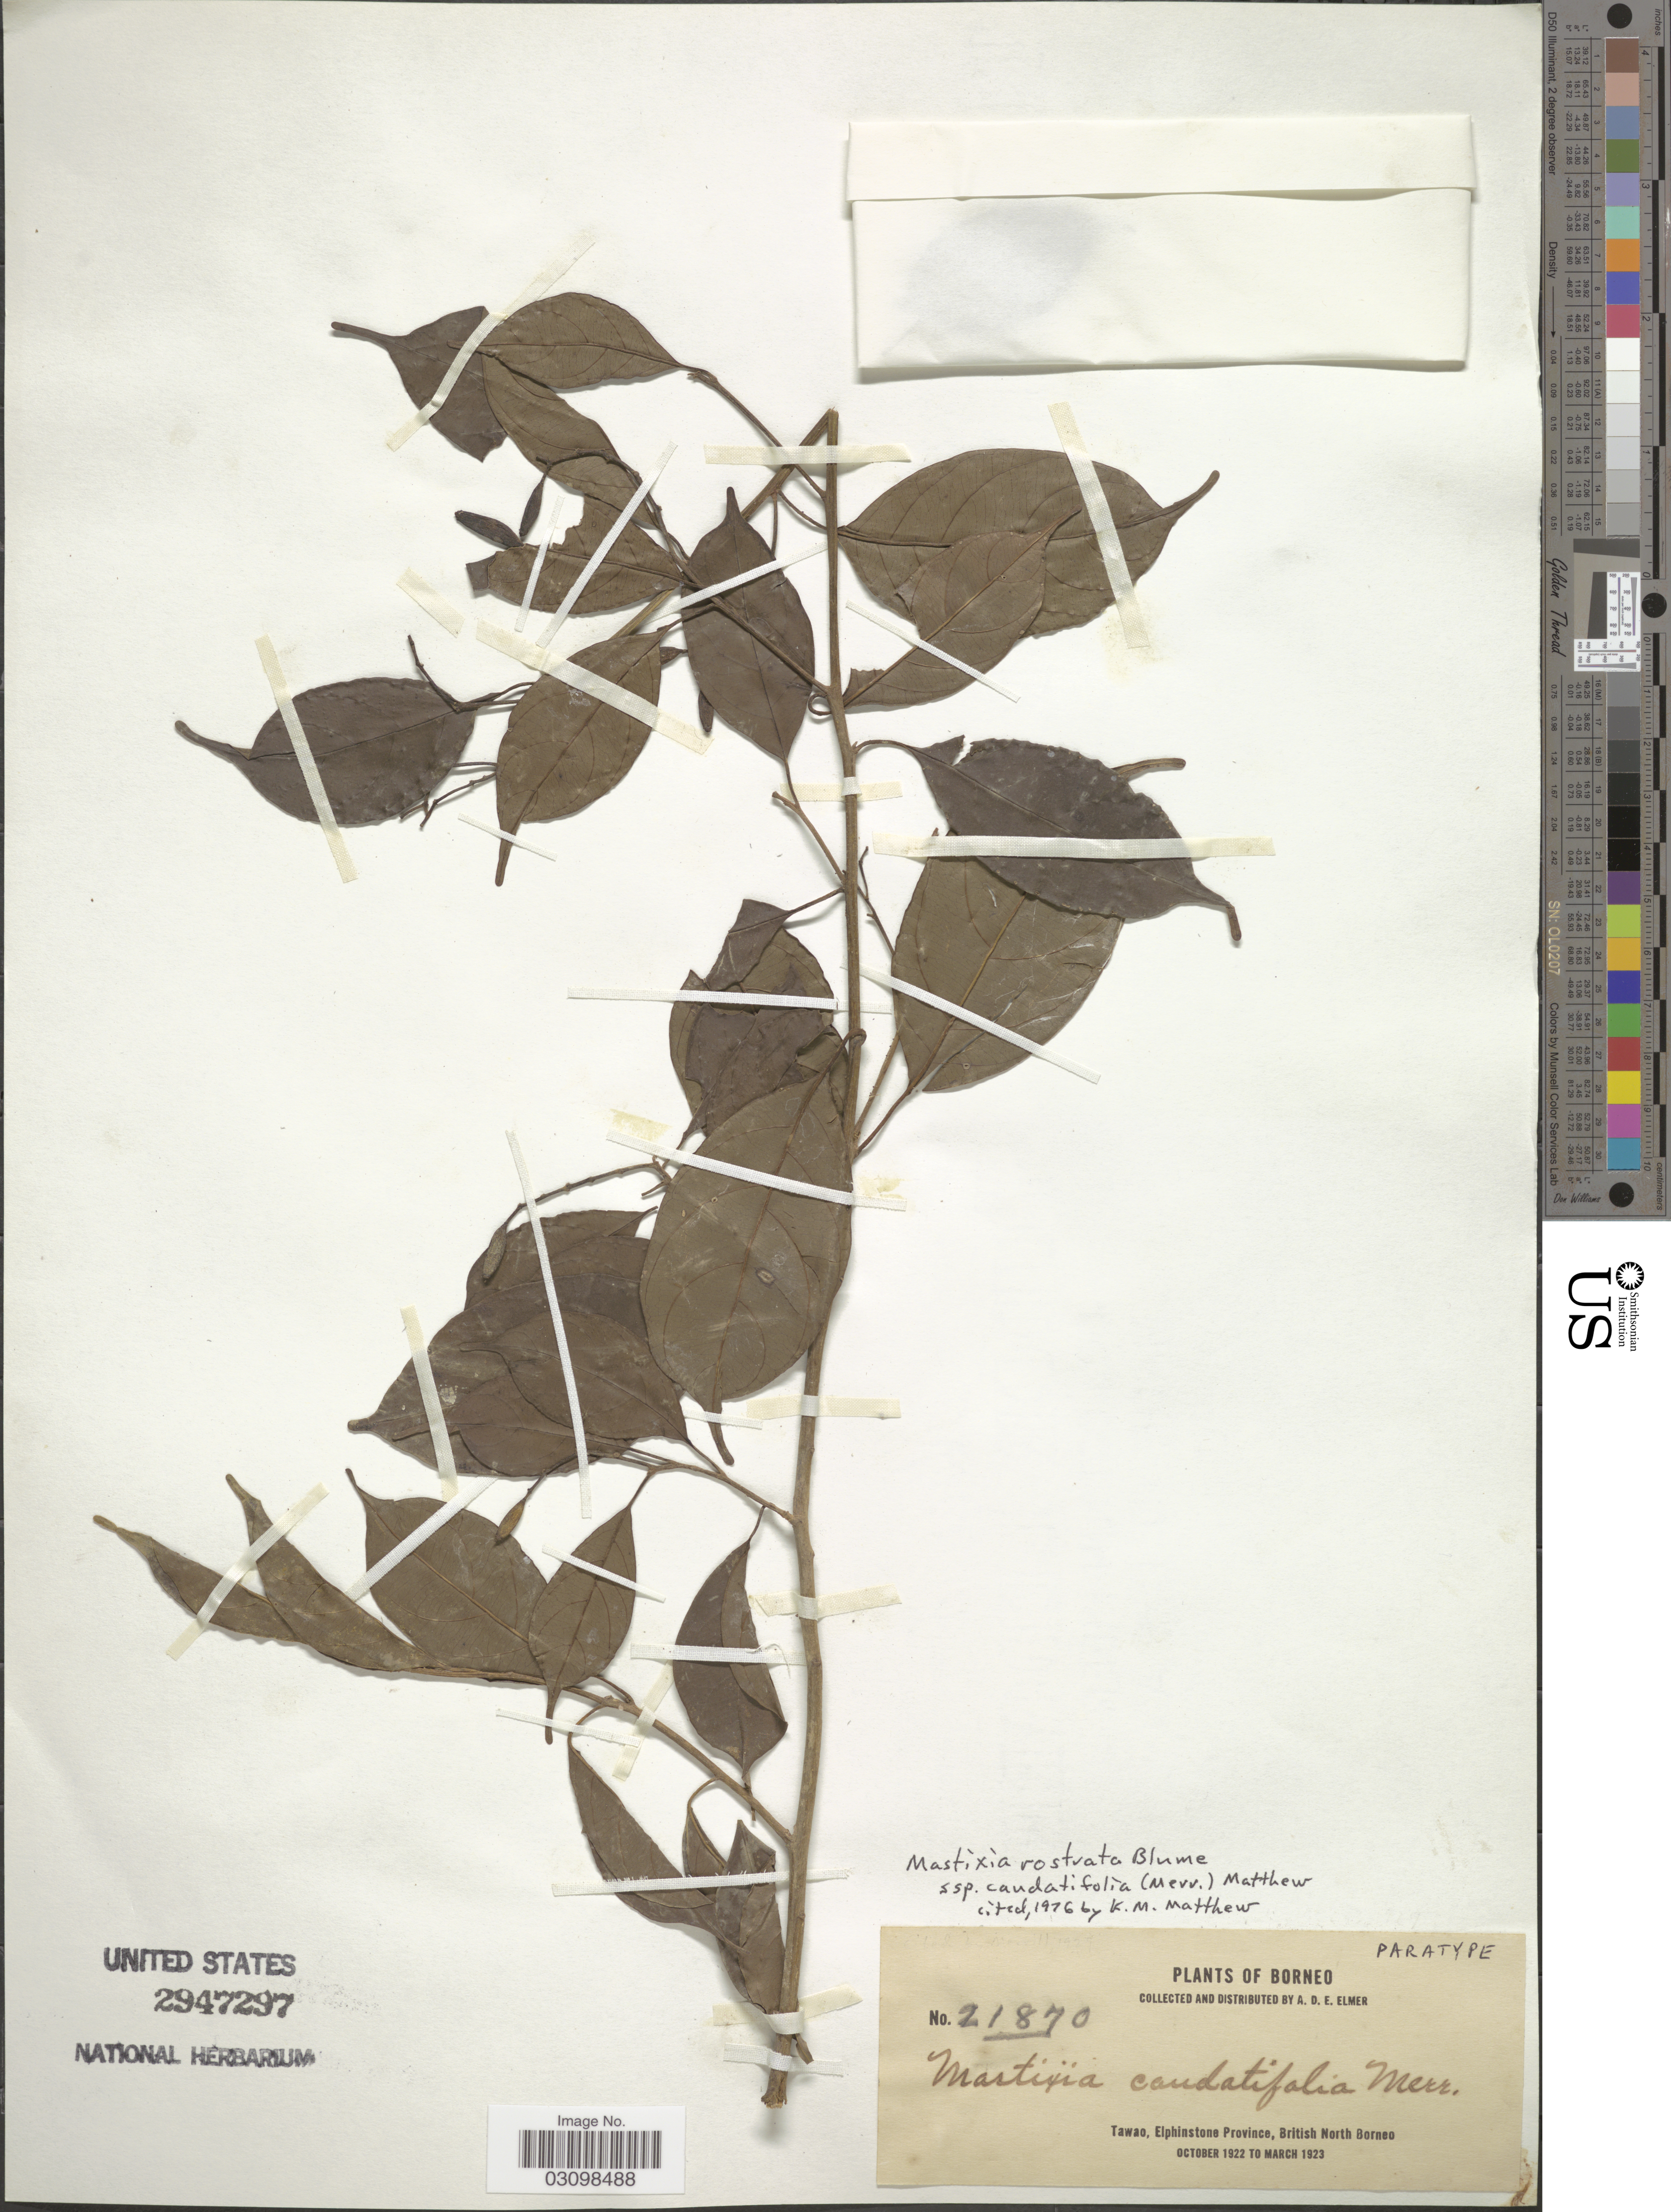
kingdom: Plantae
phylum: Tracheophyta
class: Magnoliopsida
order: Cornales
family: Nyssaceae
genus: Mastixia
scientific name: Mastixia rostrata subsp. caudatifolia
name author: (Merr.) K.M. Matthew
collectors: A. D. E. Elmer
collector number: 21870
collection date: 1922-10/1923-03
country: Malaysia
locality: Borneo, Tawao, Elphinstone Province, British North Borneo.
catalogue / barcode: US 2947297